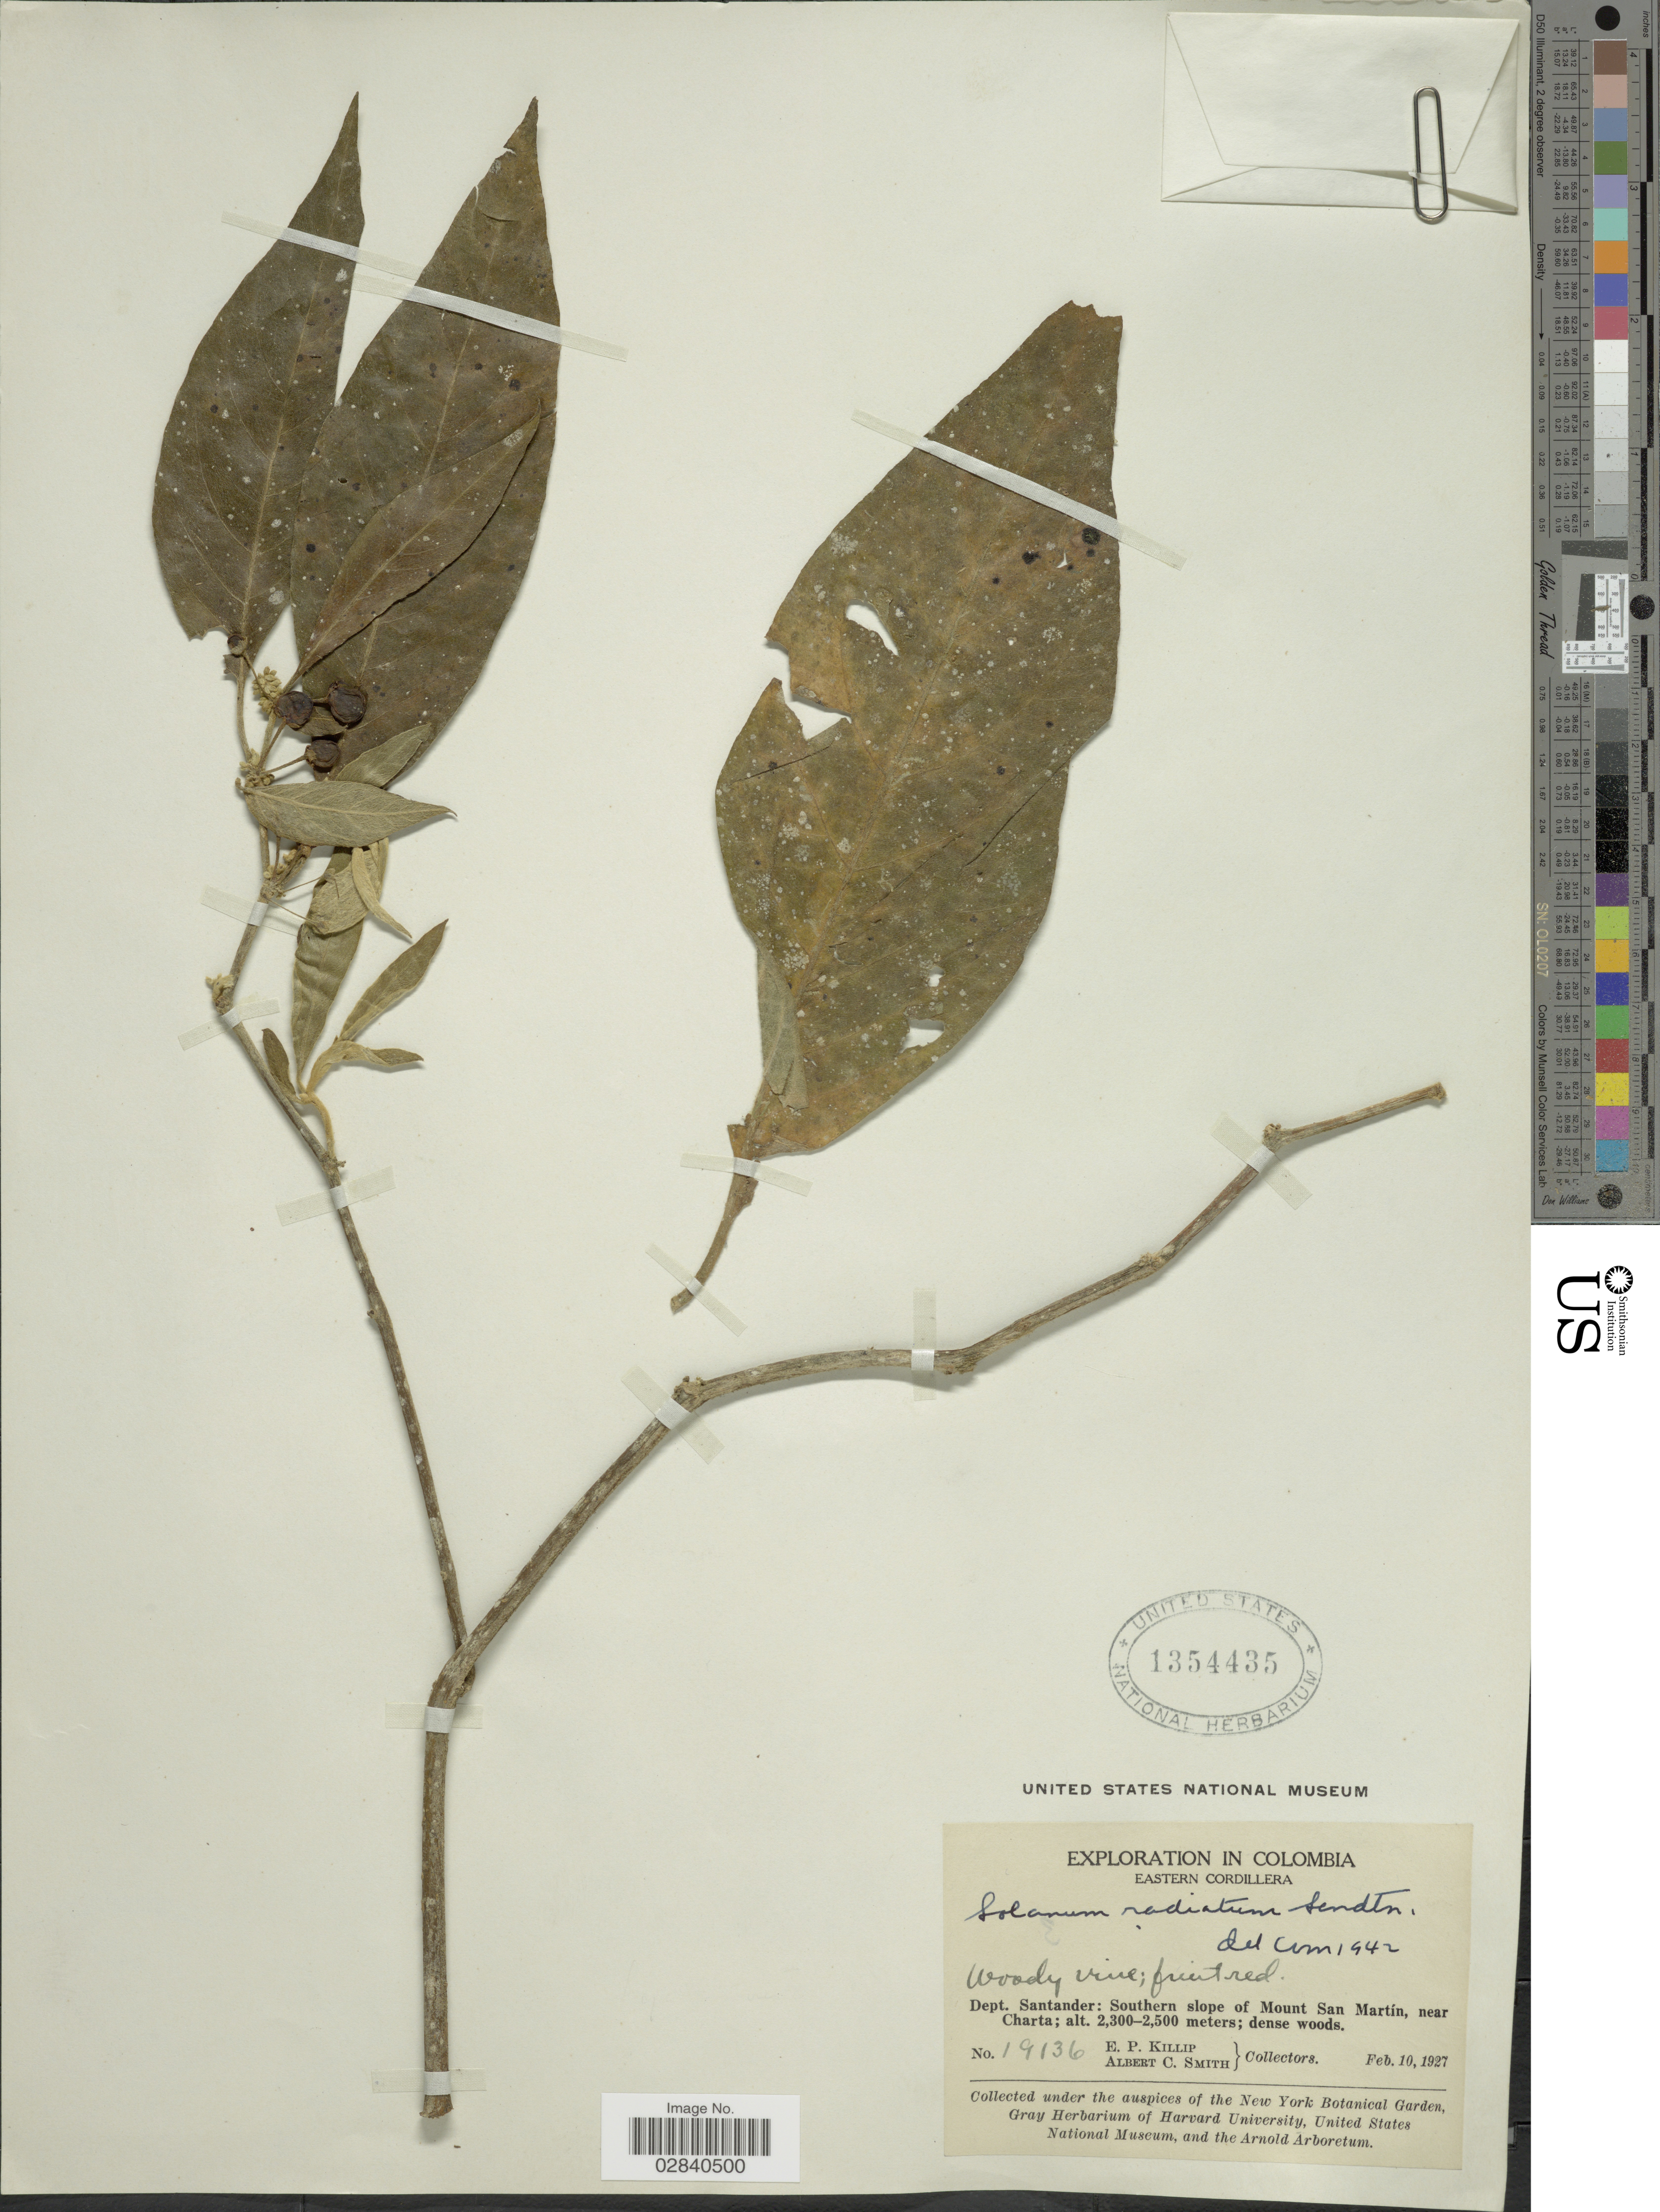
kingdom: Plantae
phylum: Tracheophyta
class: Magnoliopsida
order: Solanales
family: Solanaceae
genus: Lycianthes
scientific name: Lycianthes radiata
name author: (Sendtn.) Bitter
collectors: E. P. Killip & A. C. Smith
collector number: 19136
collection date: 1927-02-10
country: Colombia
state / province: Santander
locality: Eastern Cordillera, Dept. Santander: Southern slope of Mount San Martín, near Charta.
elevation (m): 2300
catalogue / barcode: US 1354435